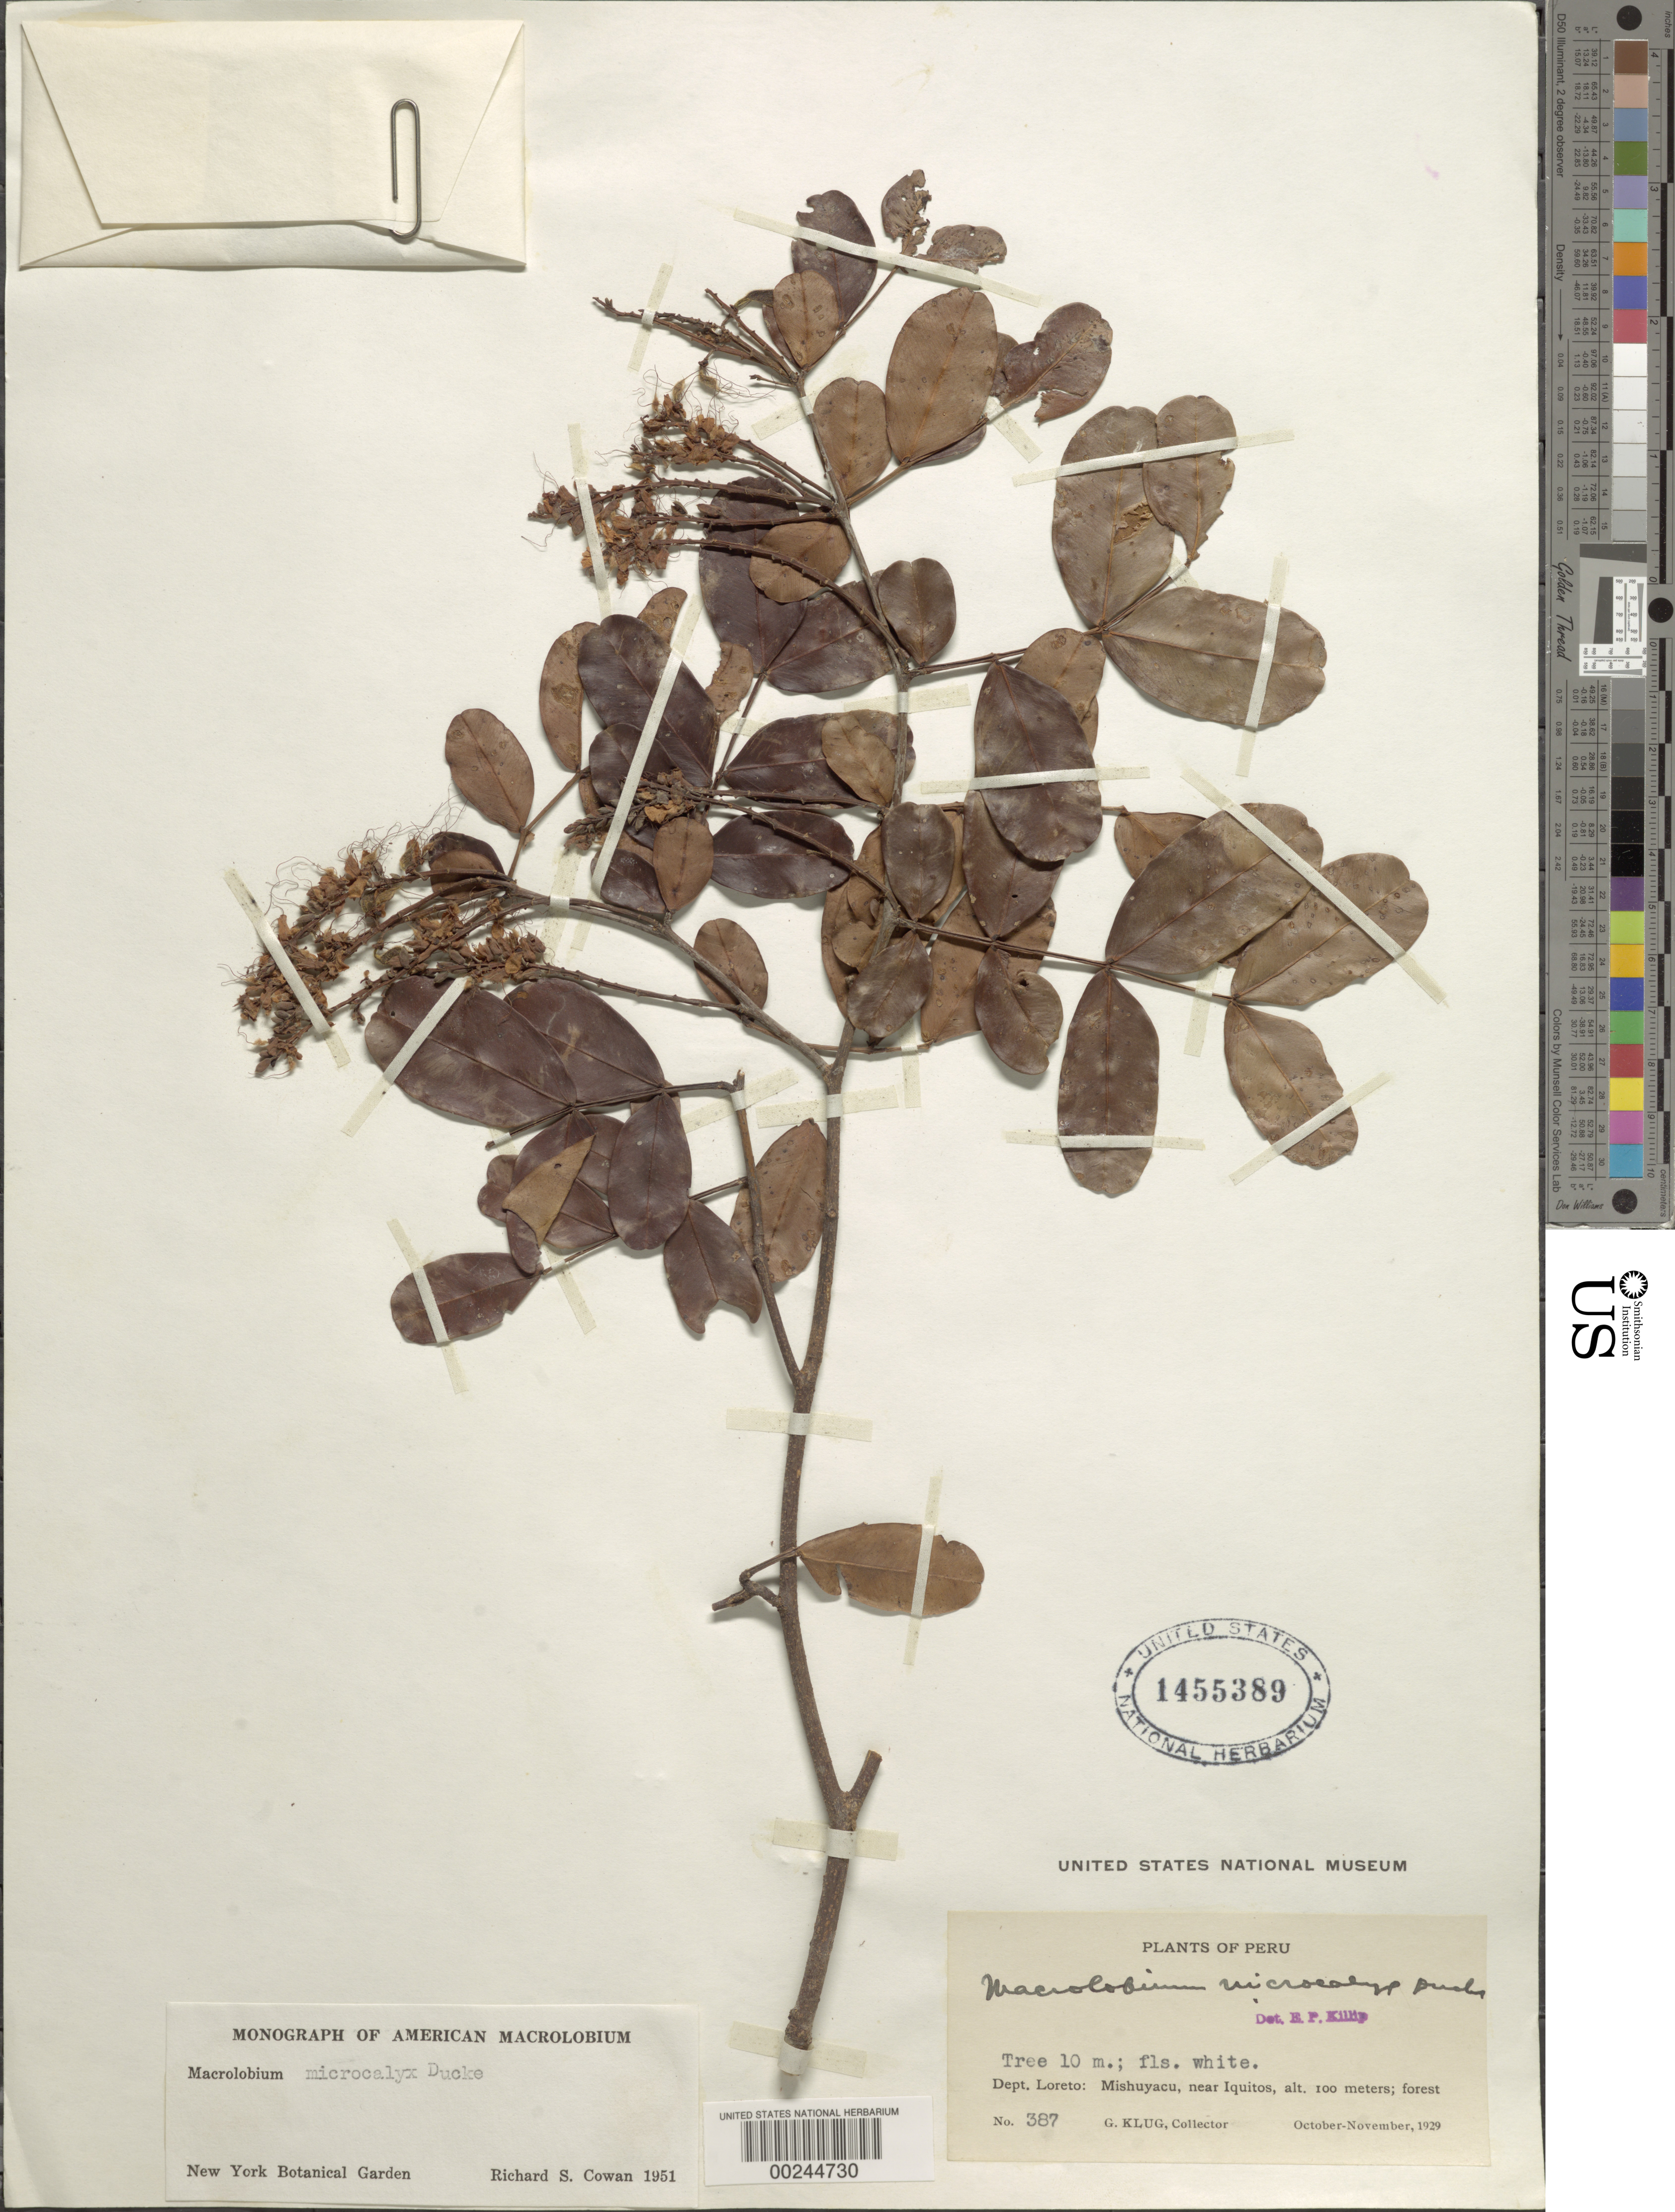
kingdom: Plantae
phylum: Tracheophyta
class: Magnoliopsida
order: Fabales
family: Fabaceae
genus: Macrolobium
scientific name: Macrolobium microcalyx var. microcalyx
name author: Ducke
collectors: G. Klug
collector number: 387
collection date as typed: Oct 1929 to -- Nov 1929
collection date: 1929-10/1929-11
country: Peru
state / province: Loreto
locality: Mishuyacu, near Iquitos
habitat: Forest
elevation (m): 672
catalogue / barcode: US 1455389